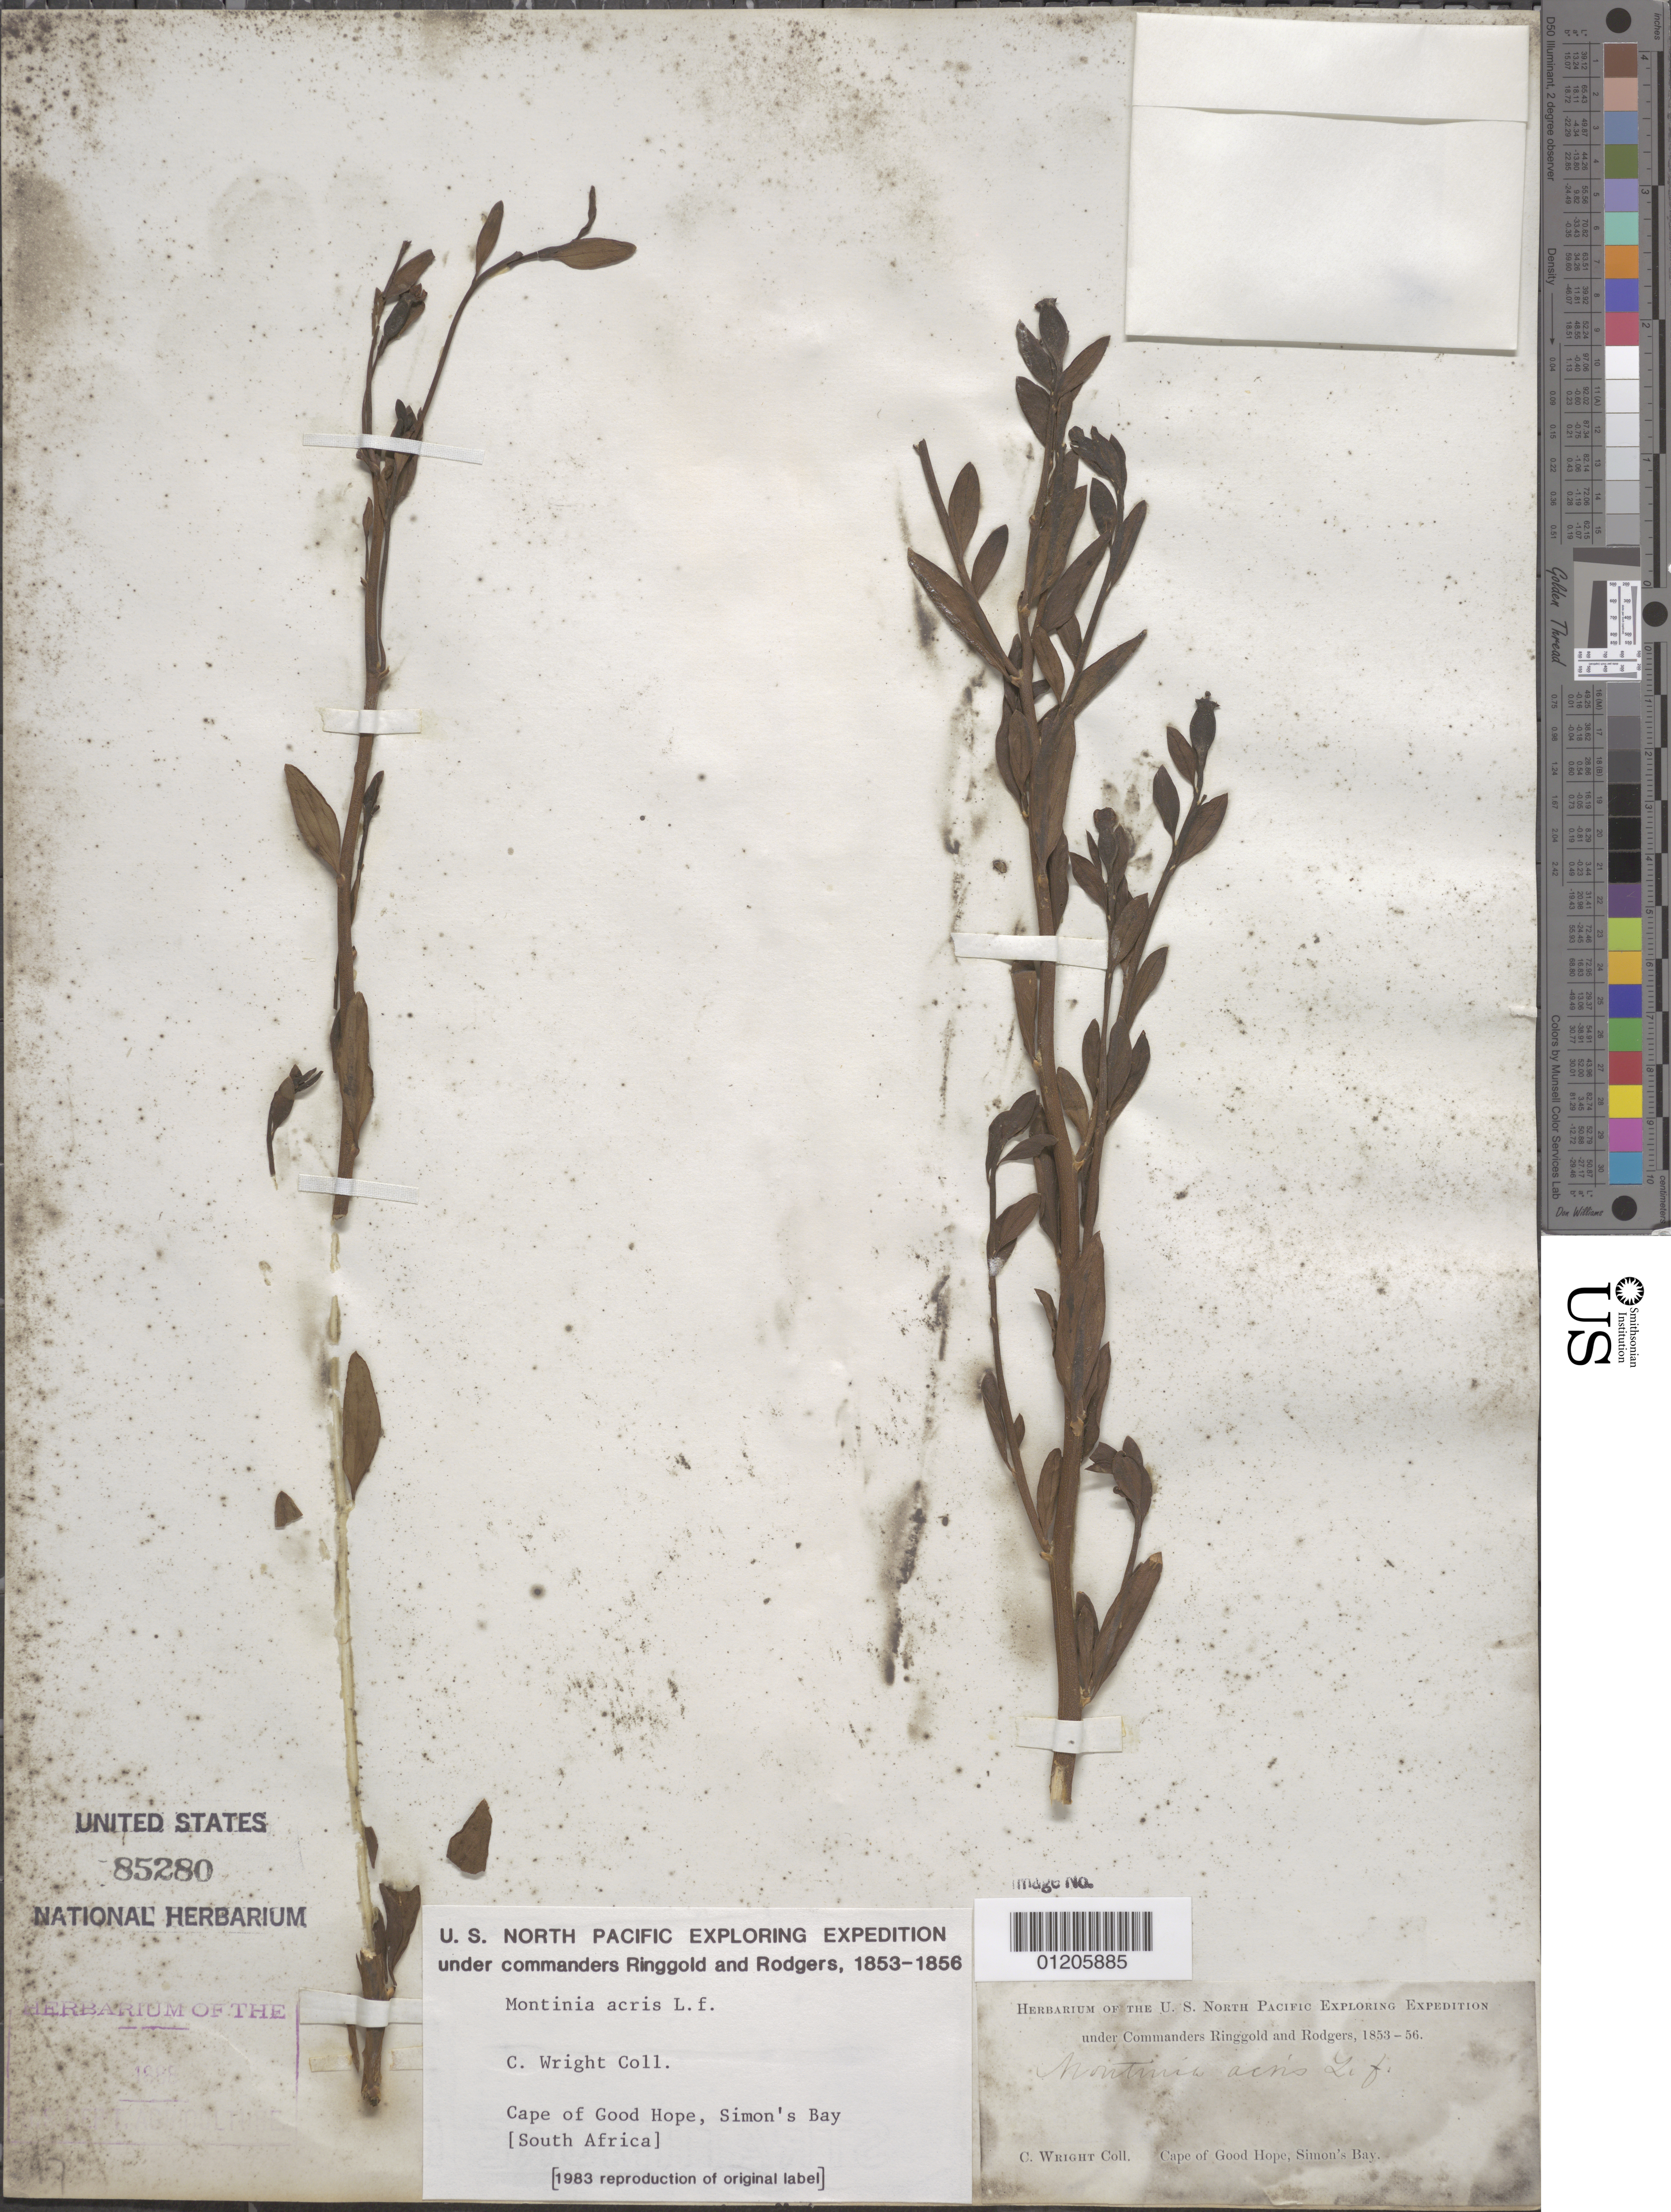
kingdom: Plantae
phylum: Tracheophyta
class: Magnoliopsida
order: Solanales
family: Montiniaceae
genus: Montinia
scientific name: Montinia acris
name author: L. f.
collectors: C. Wright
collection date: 1853/1856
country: South Africa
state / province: Western Cape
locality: Cape of Good Hope, Simon's Bay.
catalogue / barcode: US 85280